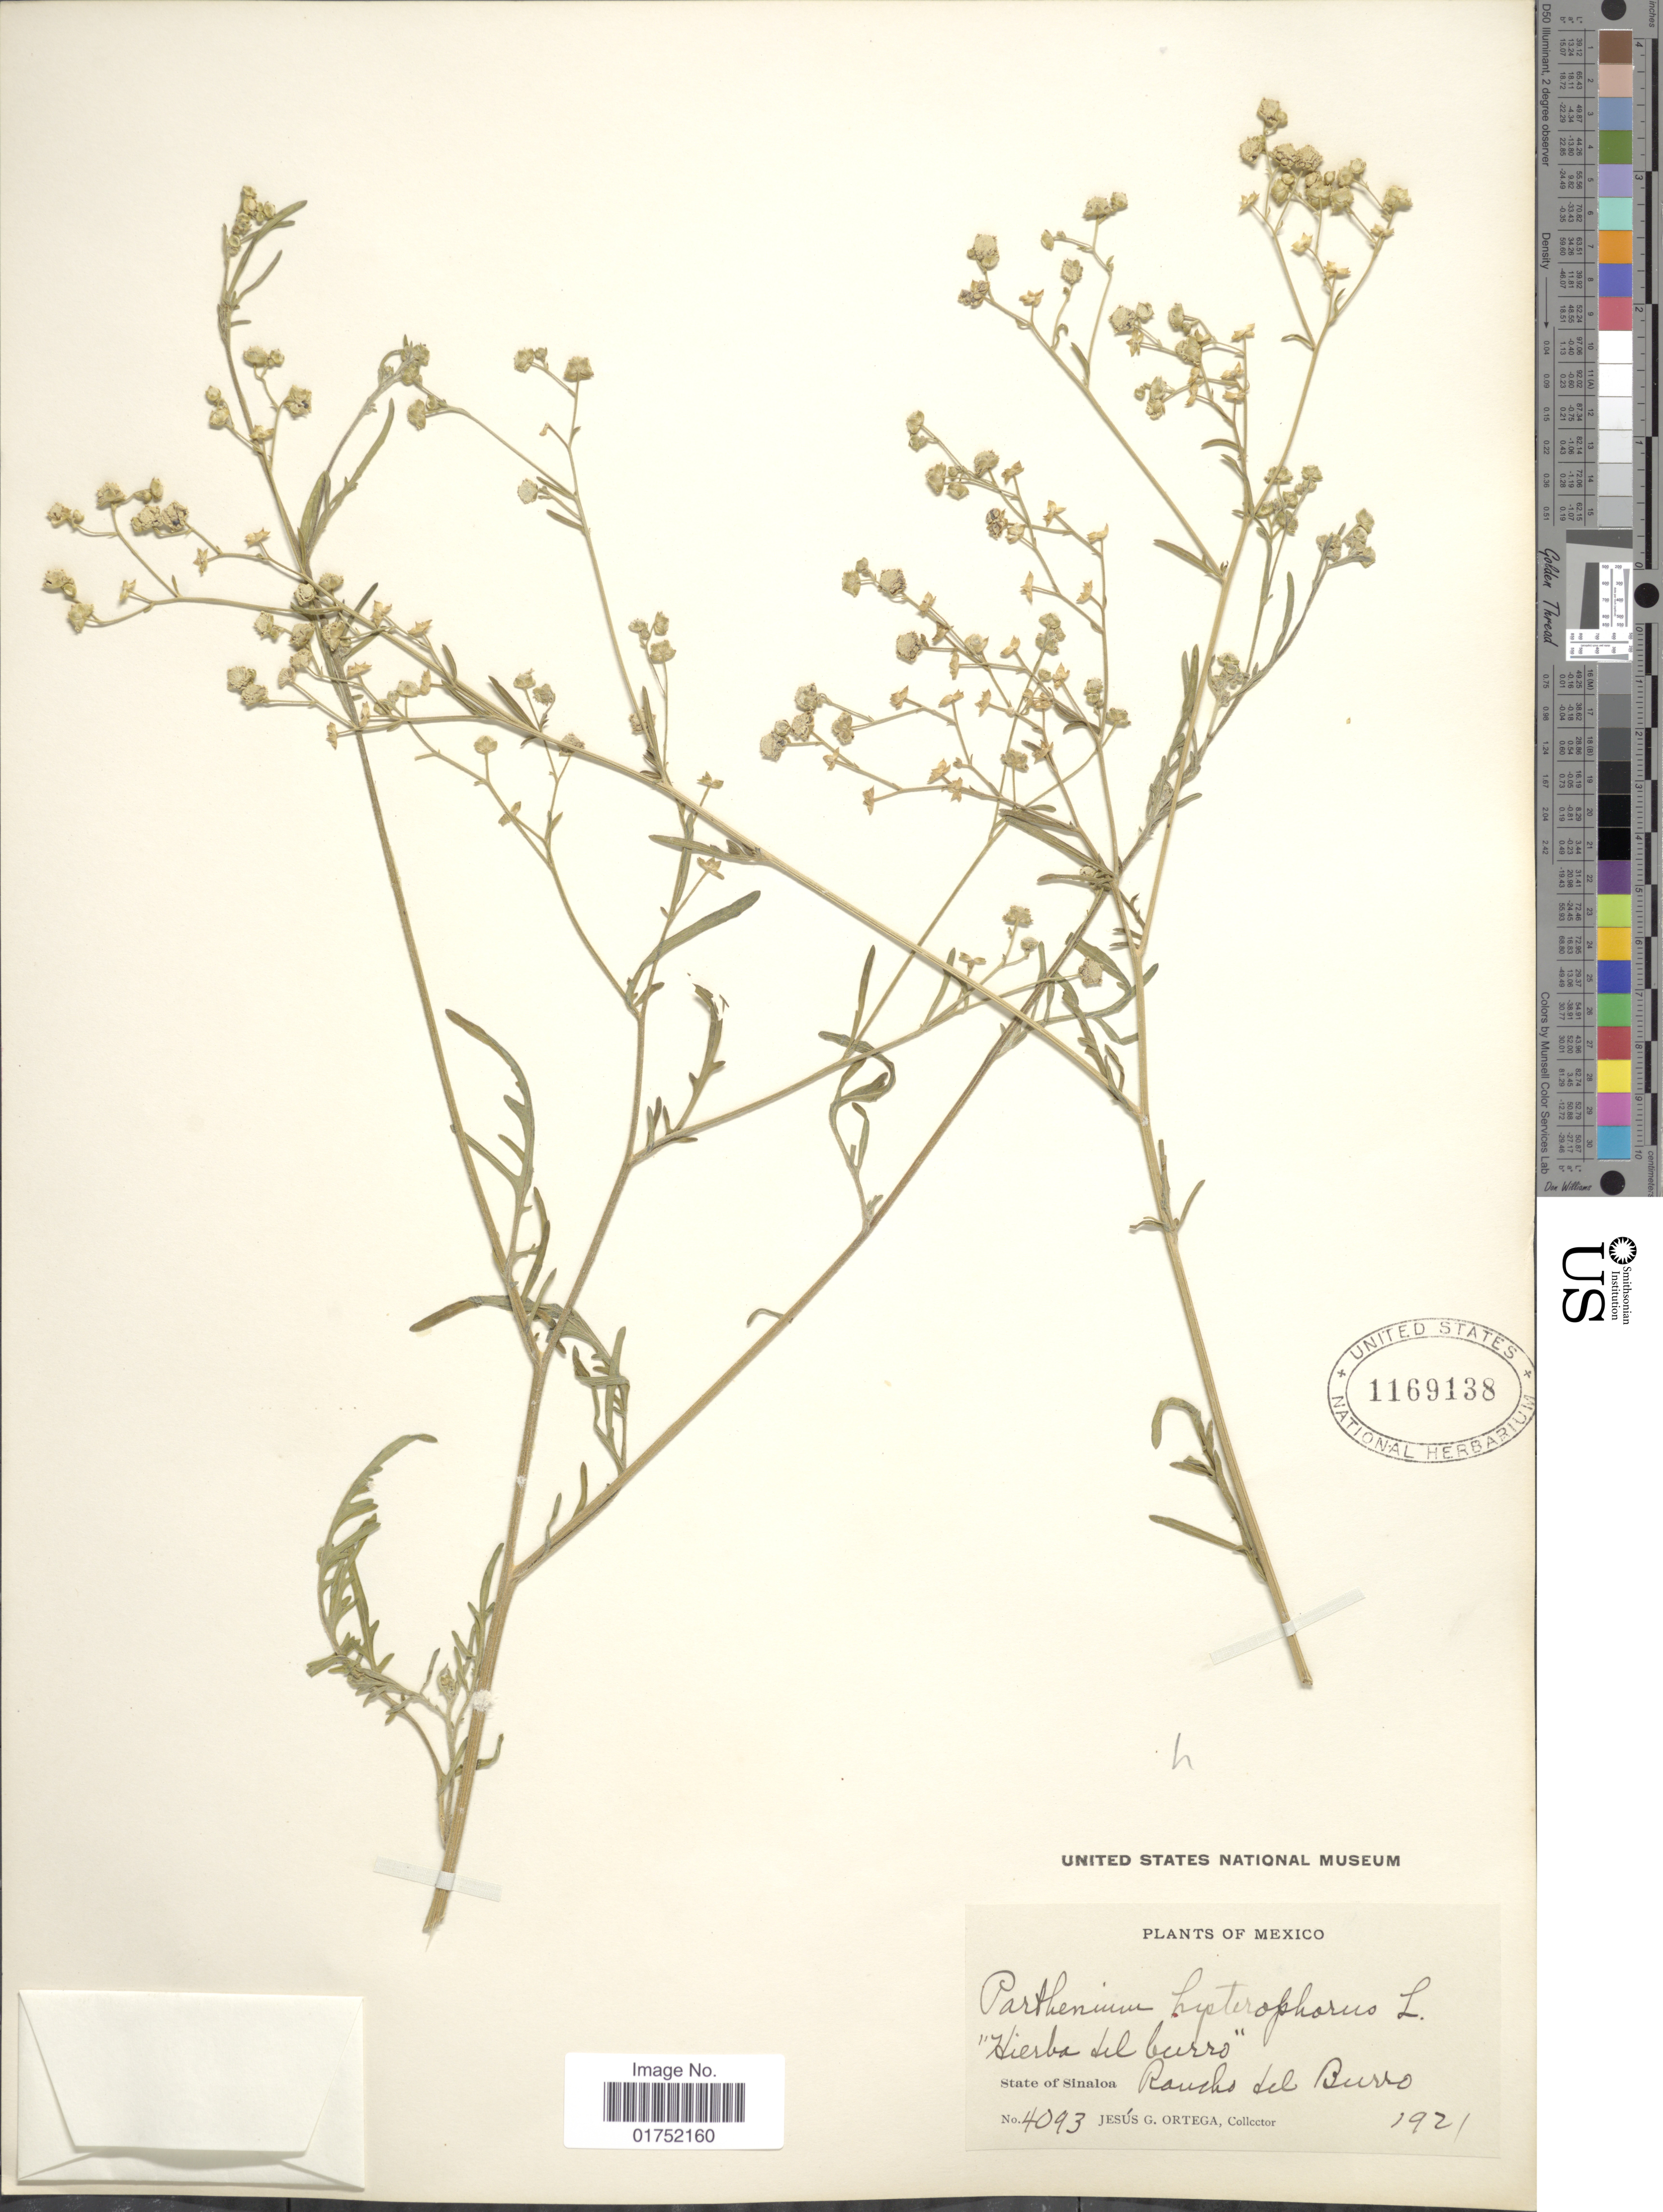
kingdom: Plantae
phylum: Tracheophyta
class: Magnoliopsida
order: Asterales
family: Asteraceae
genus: Parthenium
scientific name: Parthenium hysterophorus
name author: L.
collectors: J. Ortega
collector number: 4093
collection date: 1921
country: Mexico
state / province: Sinaloa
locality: Rancho del Burro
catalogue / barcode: US 1169138